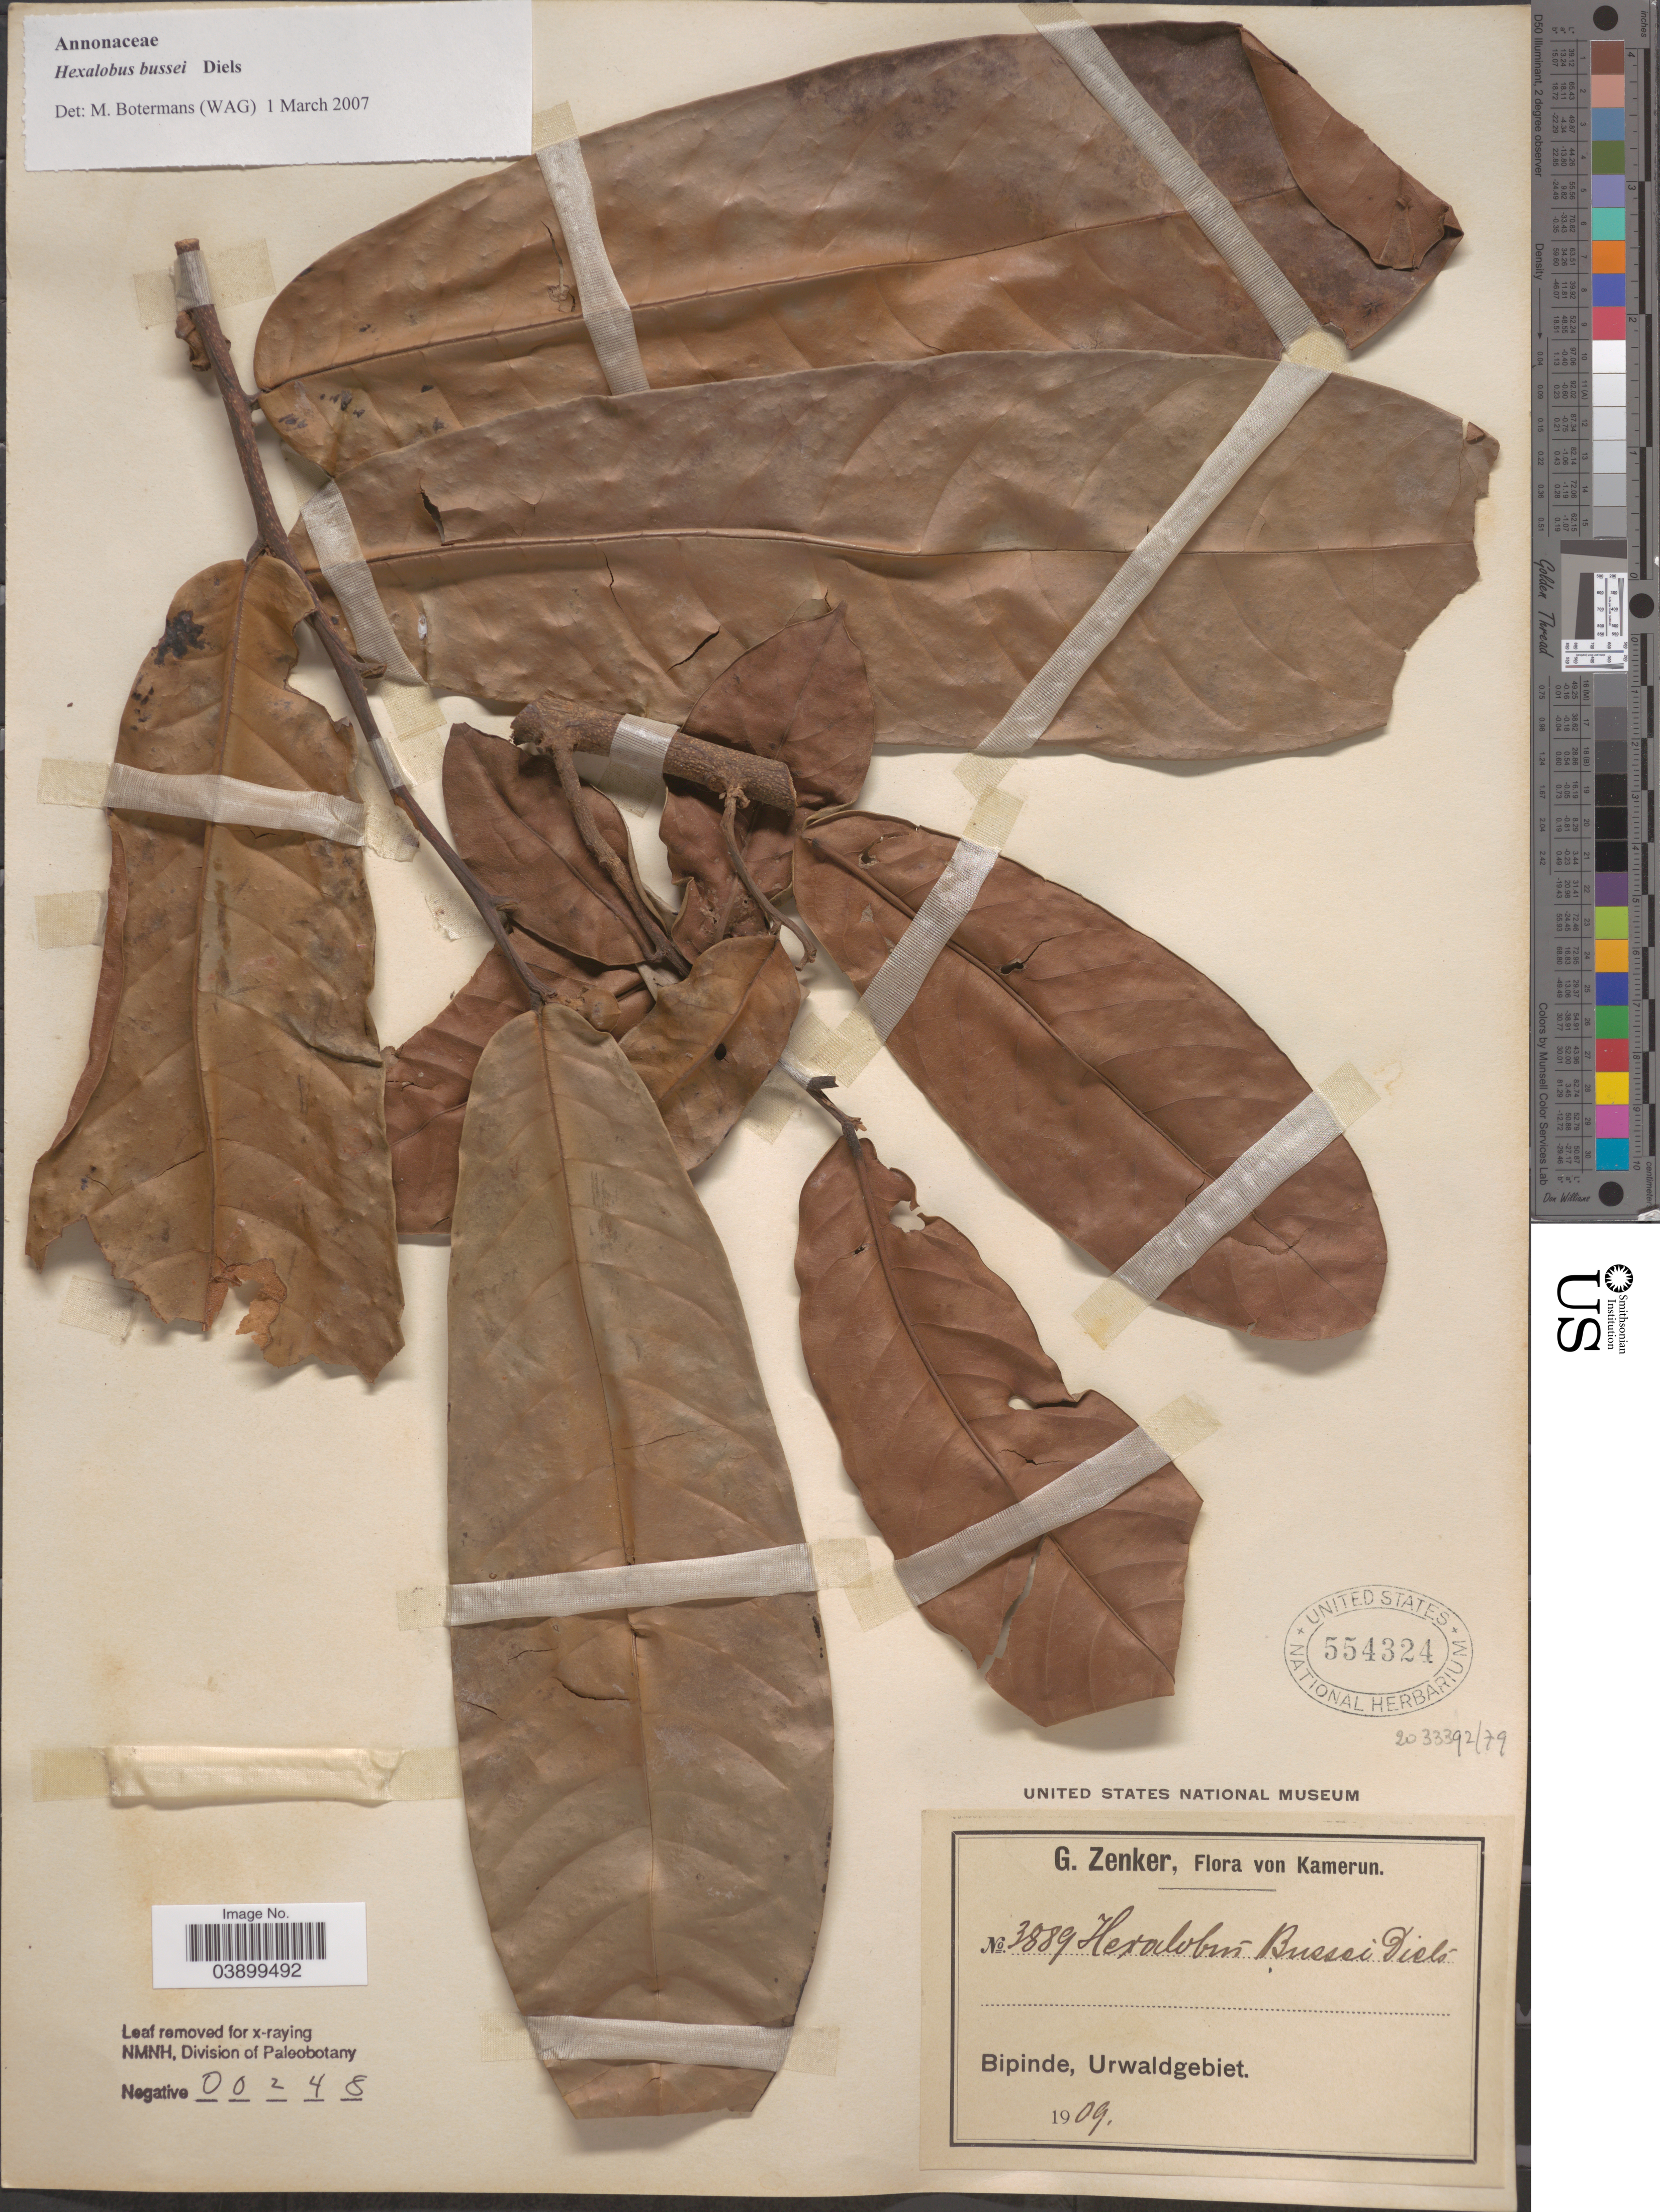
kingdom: Plantae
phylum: Tracheophyta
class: Magnoliopsida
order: Magnoliales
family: Annonaceae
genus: Hexalobus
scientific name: Hexalobus bussei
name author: Diels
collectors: G. A. Zenker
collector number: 3889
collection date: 1909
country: Cameroon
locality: Bipinde, Urwaldgebiet.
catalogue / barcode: US 554324